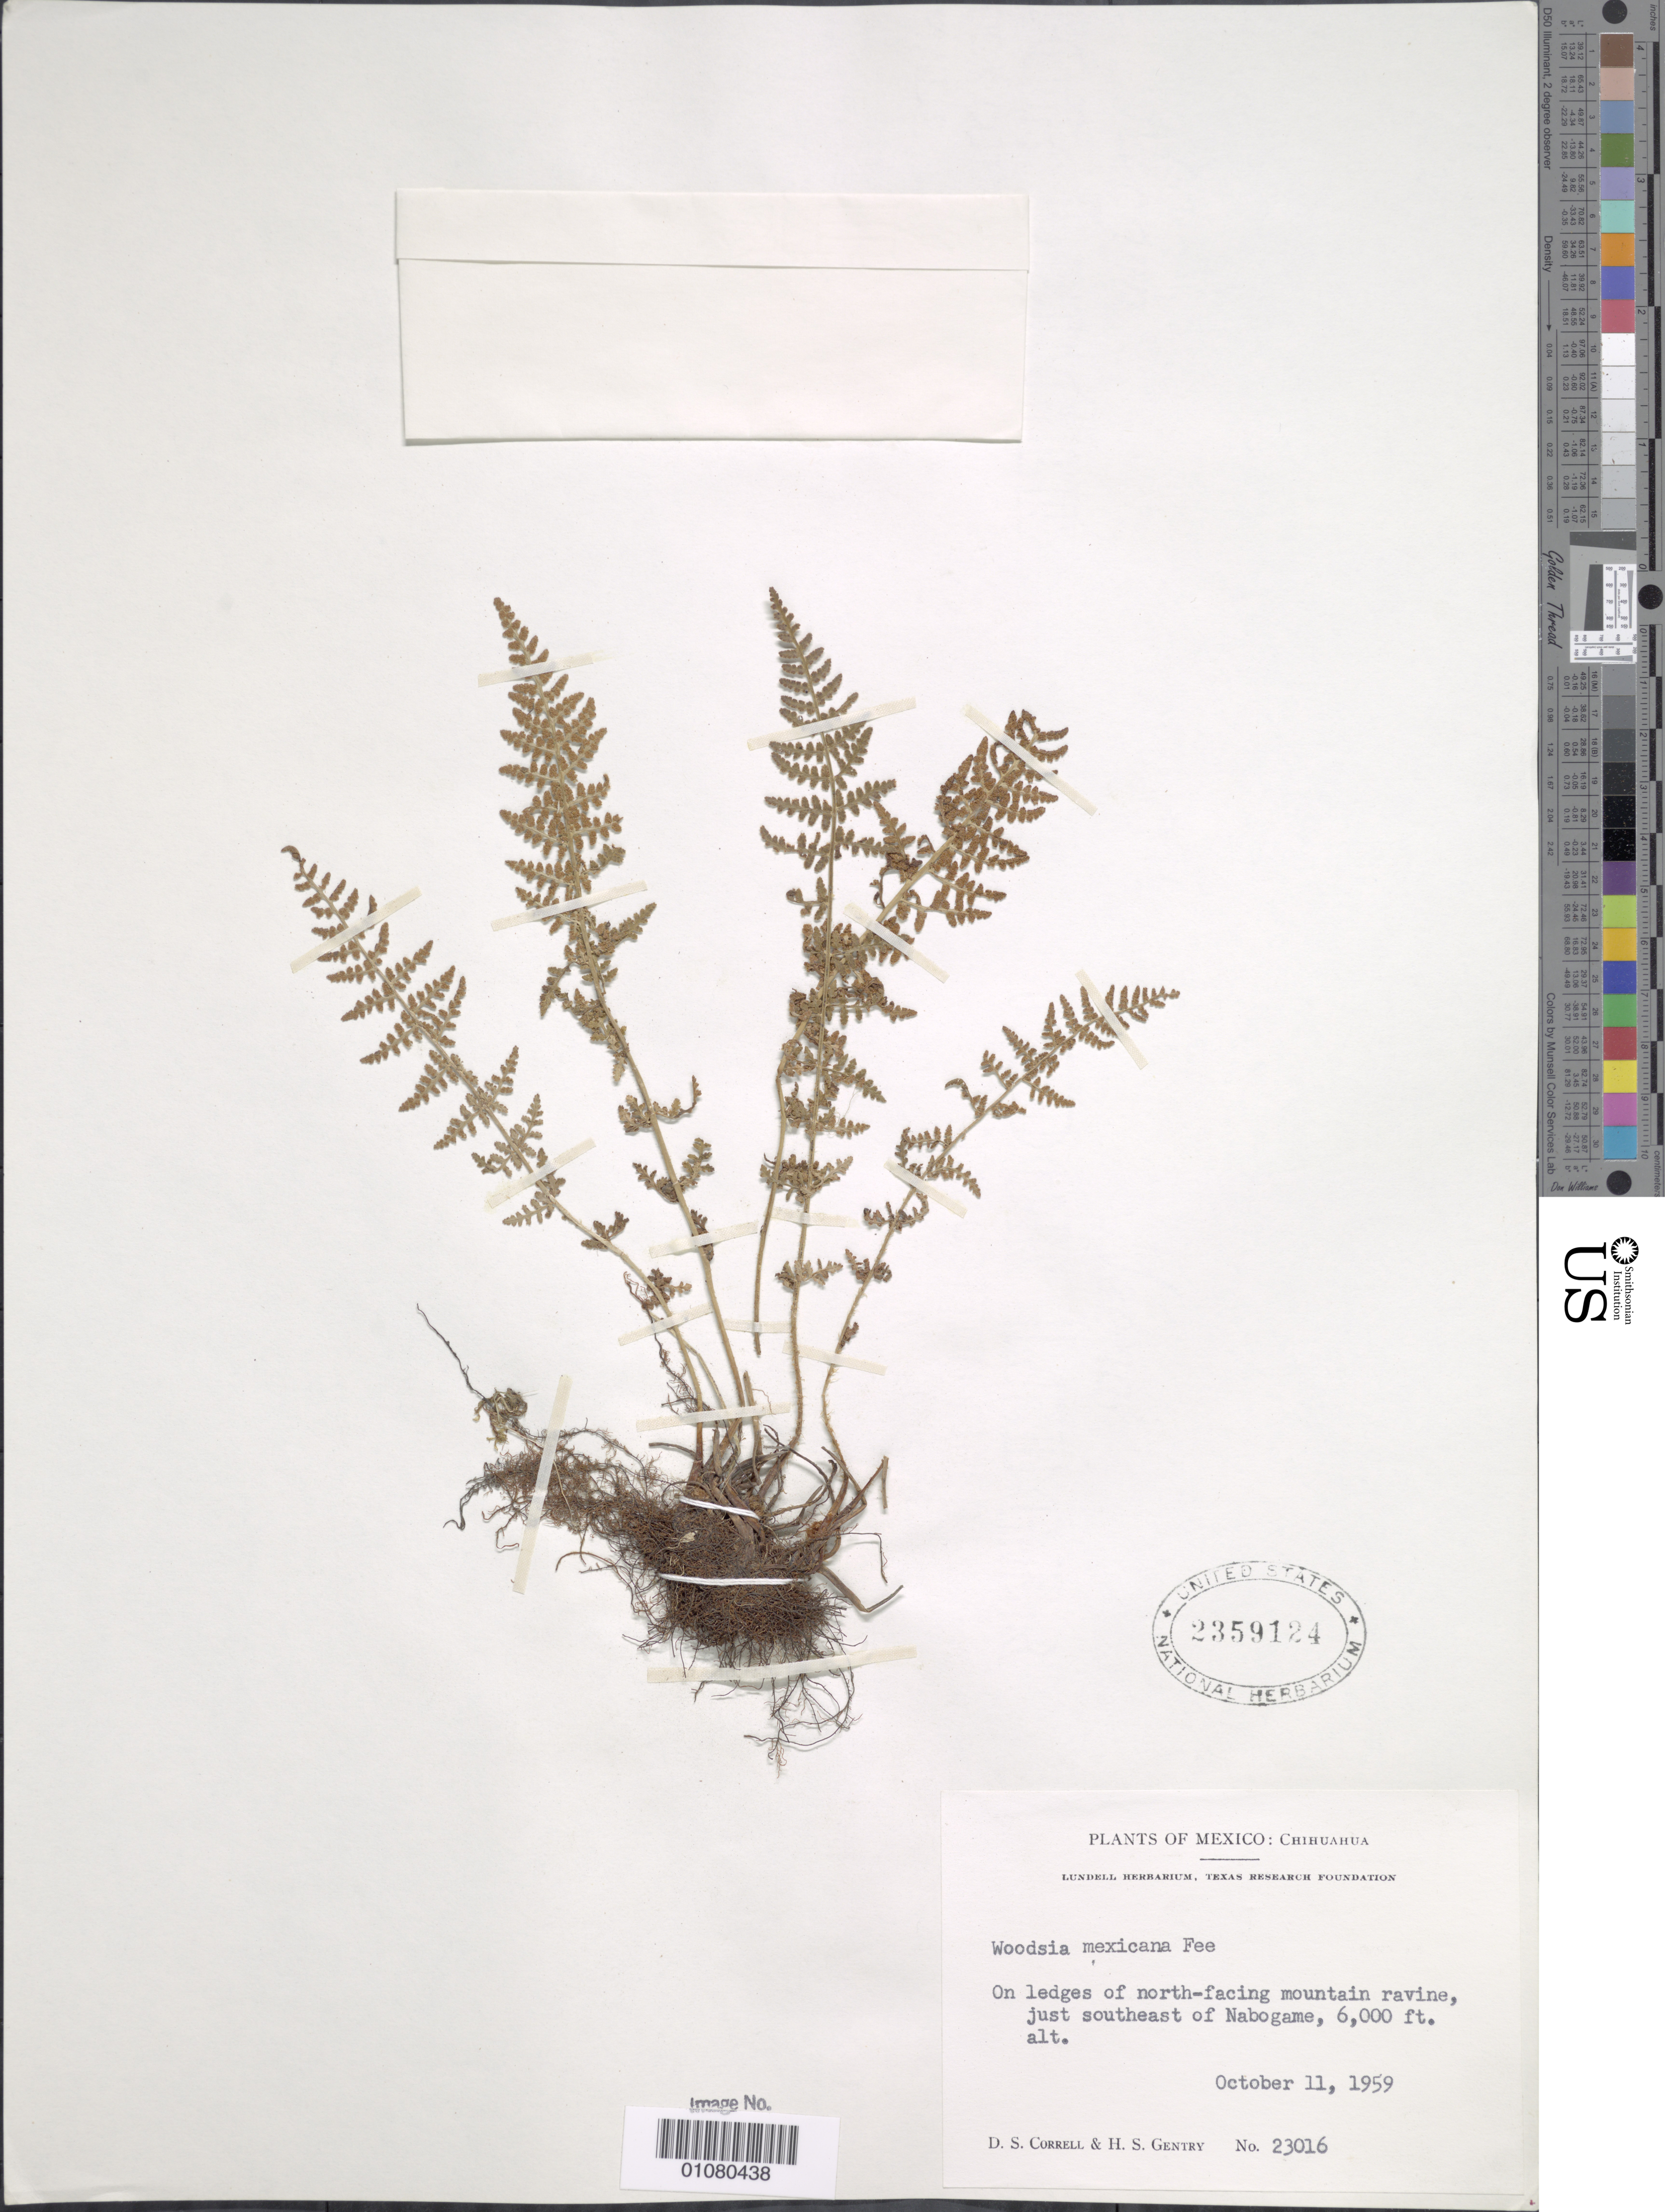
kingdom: Plantae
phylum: Tracheophyta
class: Polypodiopsida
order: Polypodiales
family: Woodsiaceae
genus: Woodsia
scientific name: Woodsia mexicana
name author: Fée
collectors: D. S. Correll & H. S. Gentry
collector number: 23016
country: Mexico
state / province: Chihuahua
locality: SE of Nobogame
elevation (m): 1829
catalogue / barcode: US 2359124